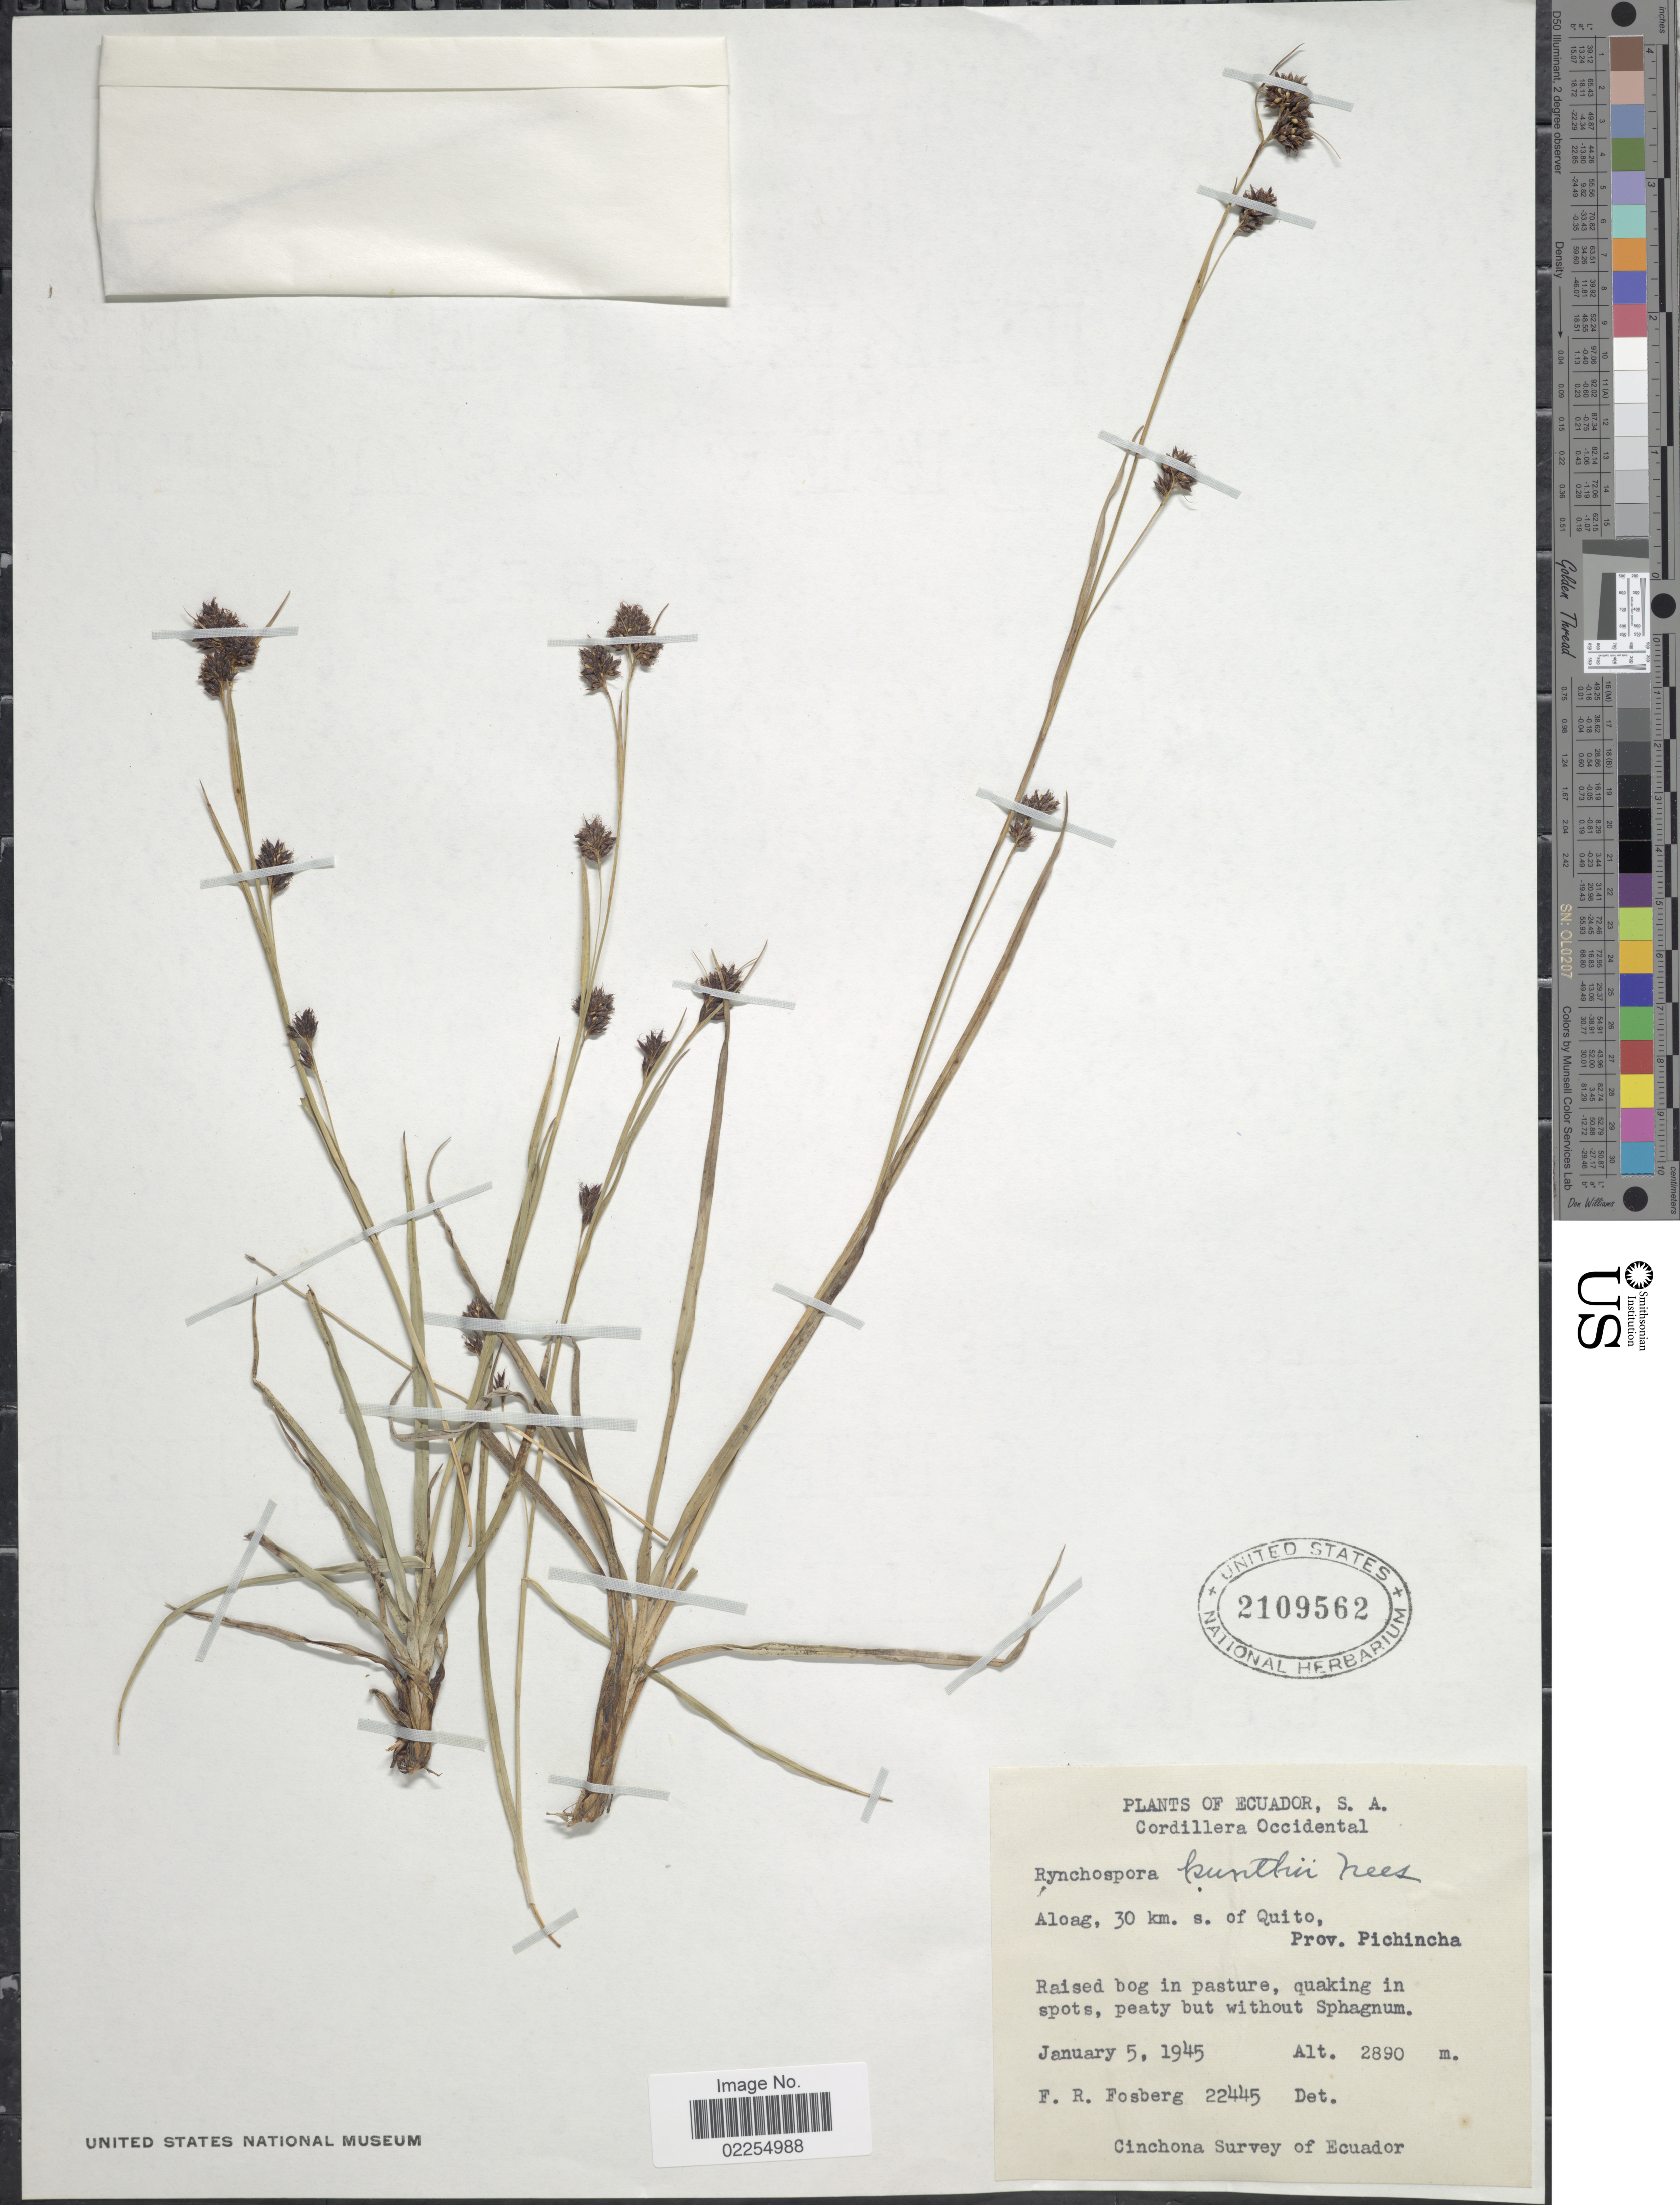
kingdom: Plantae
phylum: Tracheophyta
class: Liliopsida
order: Poales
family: Cyperaceae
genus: Rhynchospora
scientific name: Rhynchospora kunthii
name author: Nees ex Kunth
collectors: F. R. Fosberg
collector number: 22445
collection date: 1945-01-05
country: Ecuador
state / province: Pichincha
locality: S.A., Cordillera Occidental, aloag, 30 km. s. of Quito, raised bog in pasture, quaking spots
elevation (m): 2890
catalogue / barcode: US 2109562